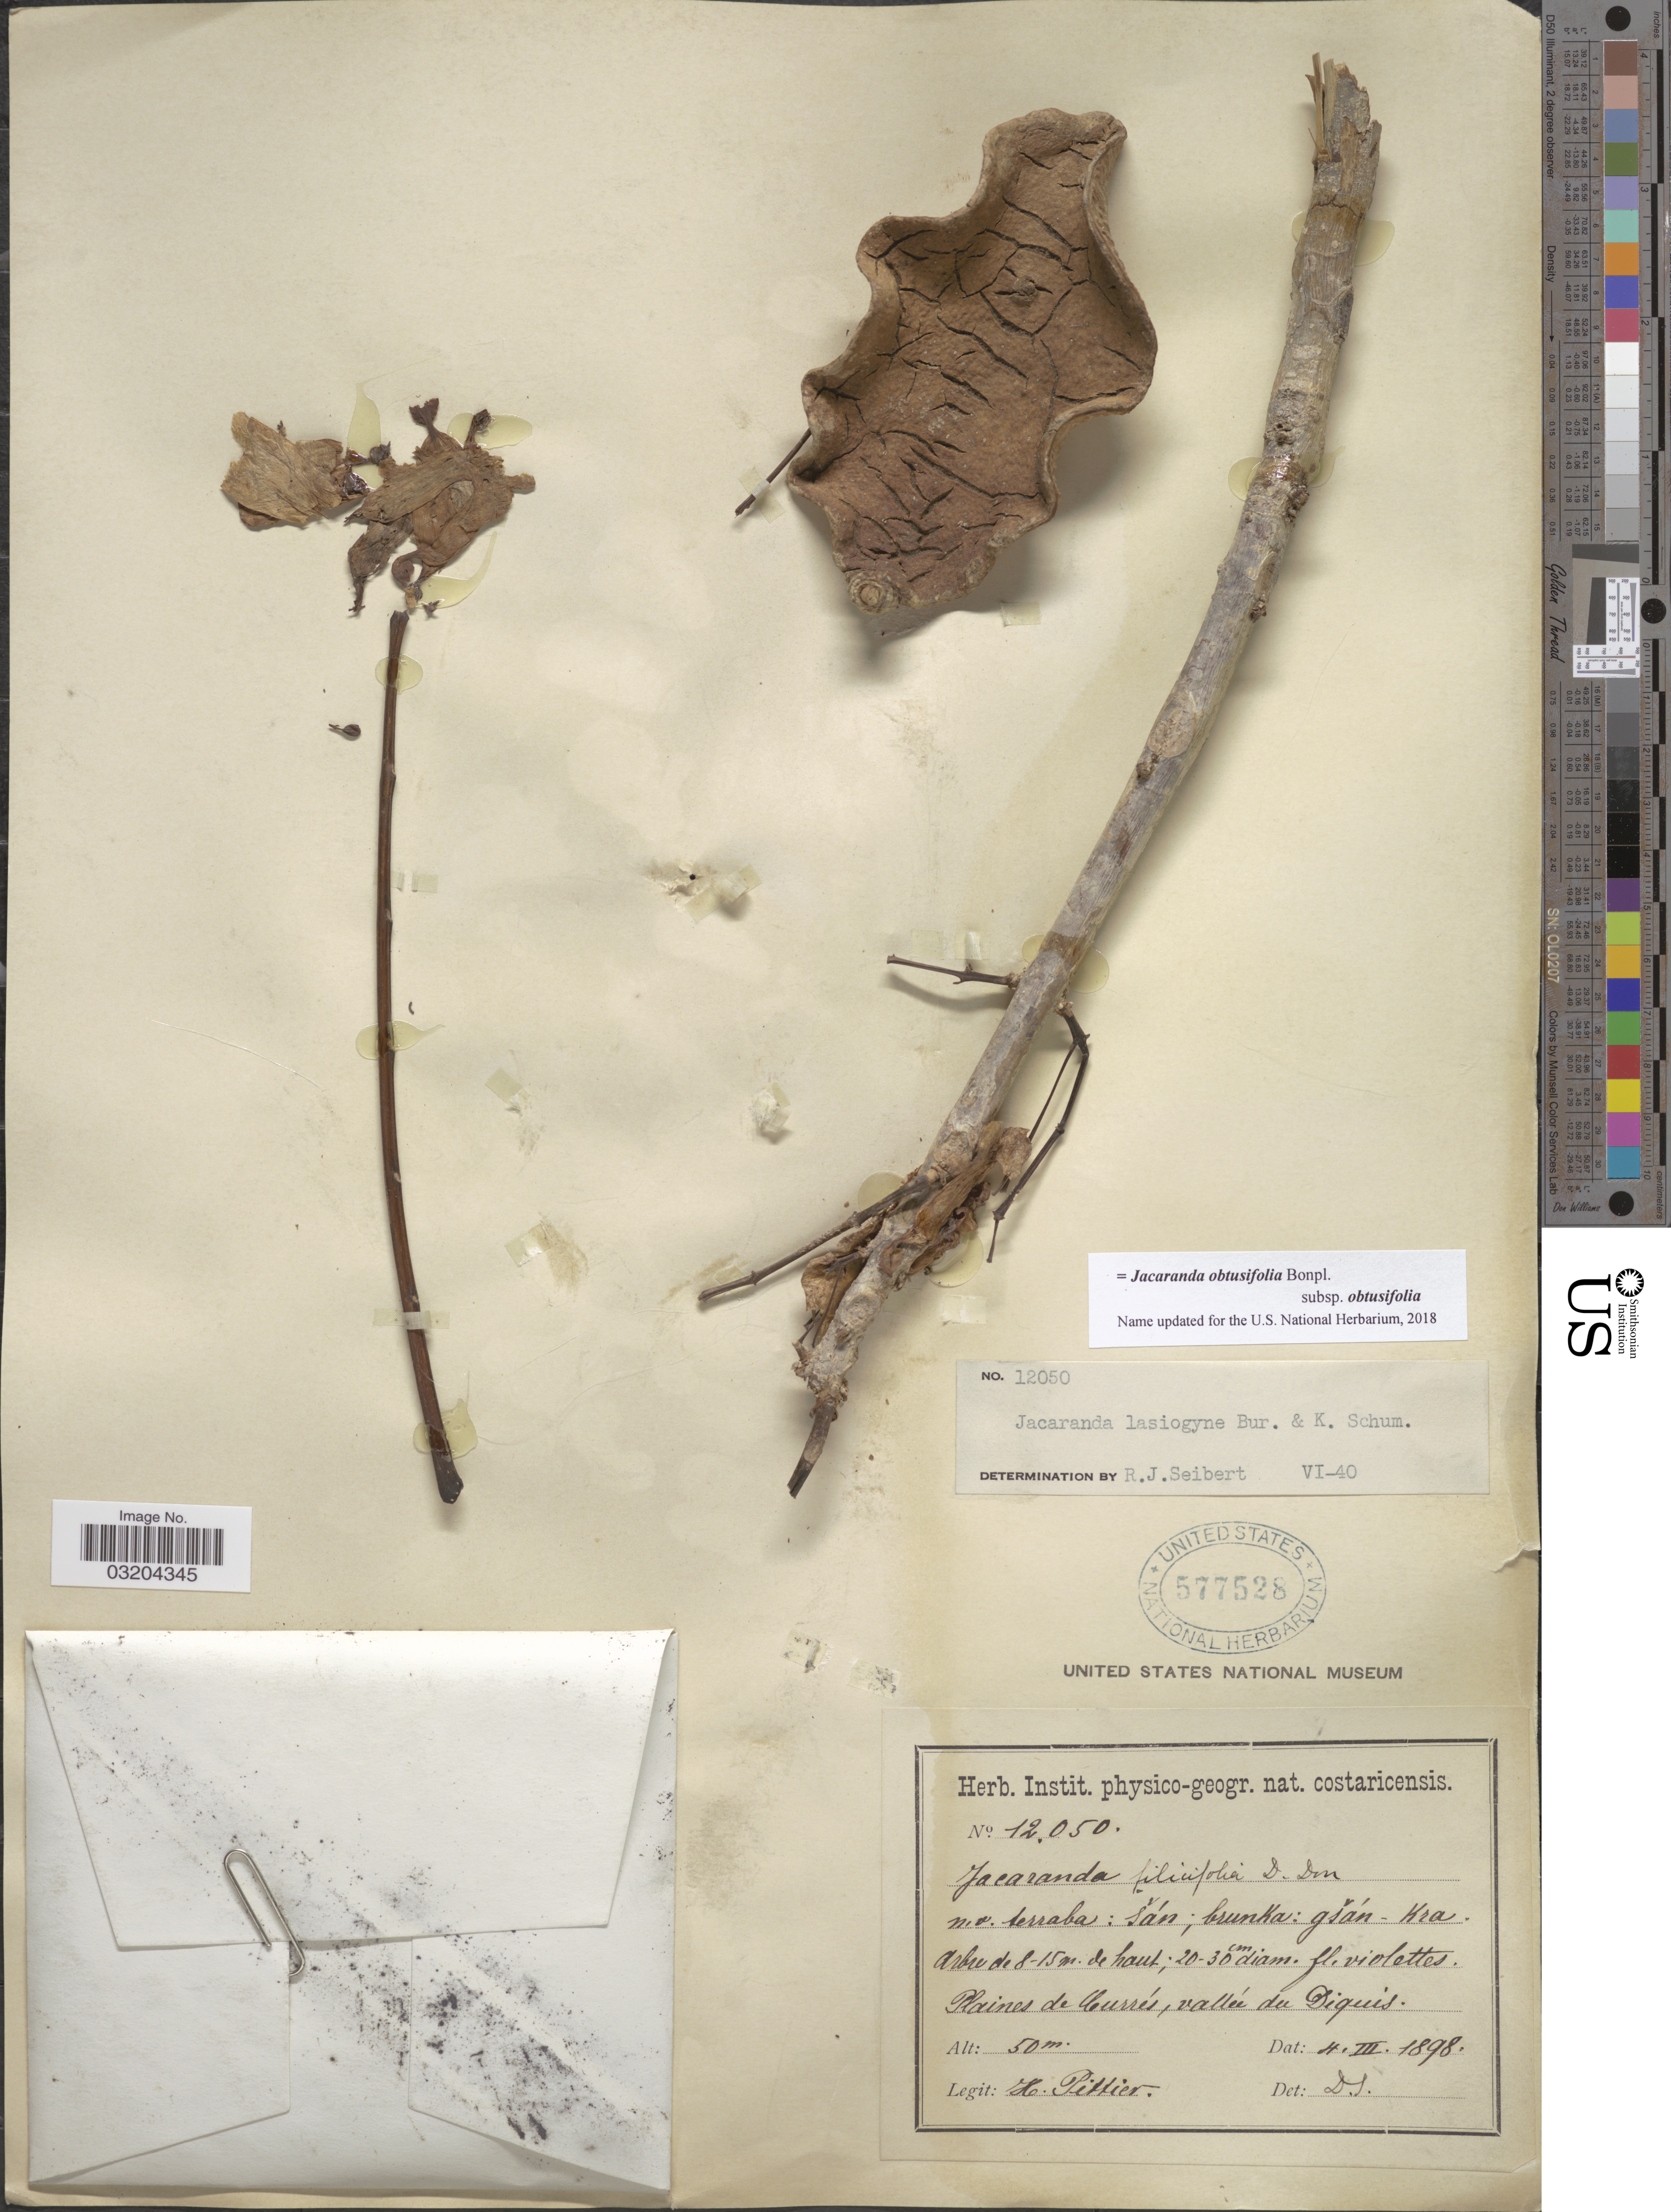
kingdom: Plantae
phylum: Tracheophyta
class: Magnoliopsida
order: Lamiales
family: Bignoniaceae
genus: Jacaranda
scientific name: Jacaranda obtusifolia subsp. obtusifolia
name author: Bonpl.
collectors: H. F. Pittier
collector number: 12050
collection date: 1898-03-04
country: Costa Rica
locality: Plaines de Turrés, vallée du Diquis.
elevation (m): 50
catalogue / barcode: US 577528